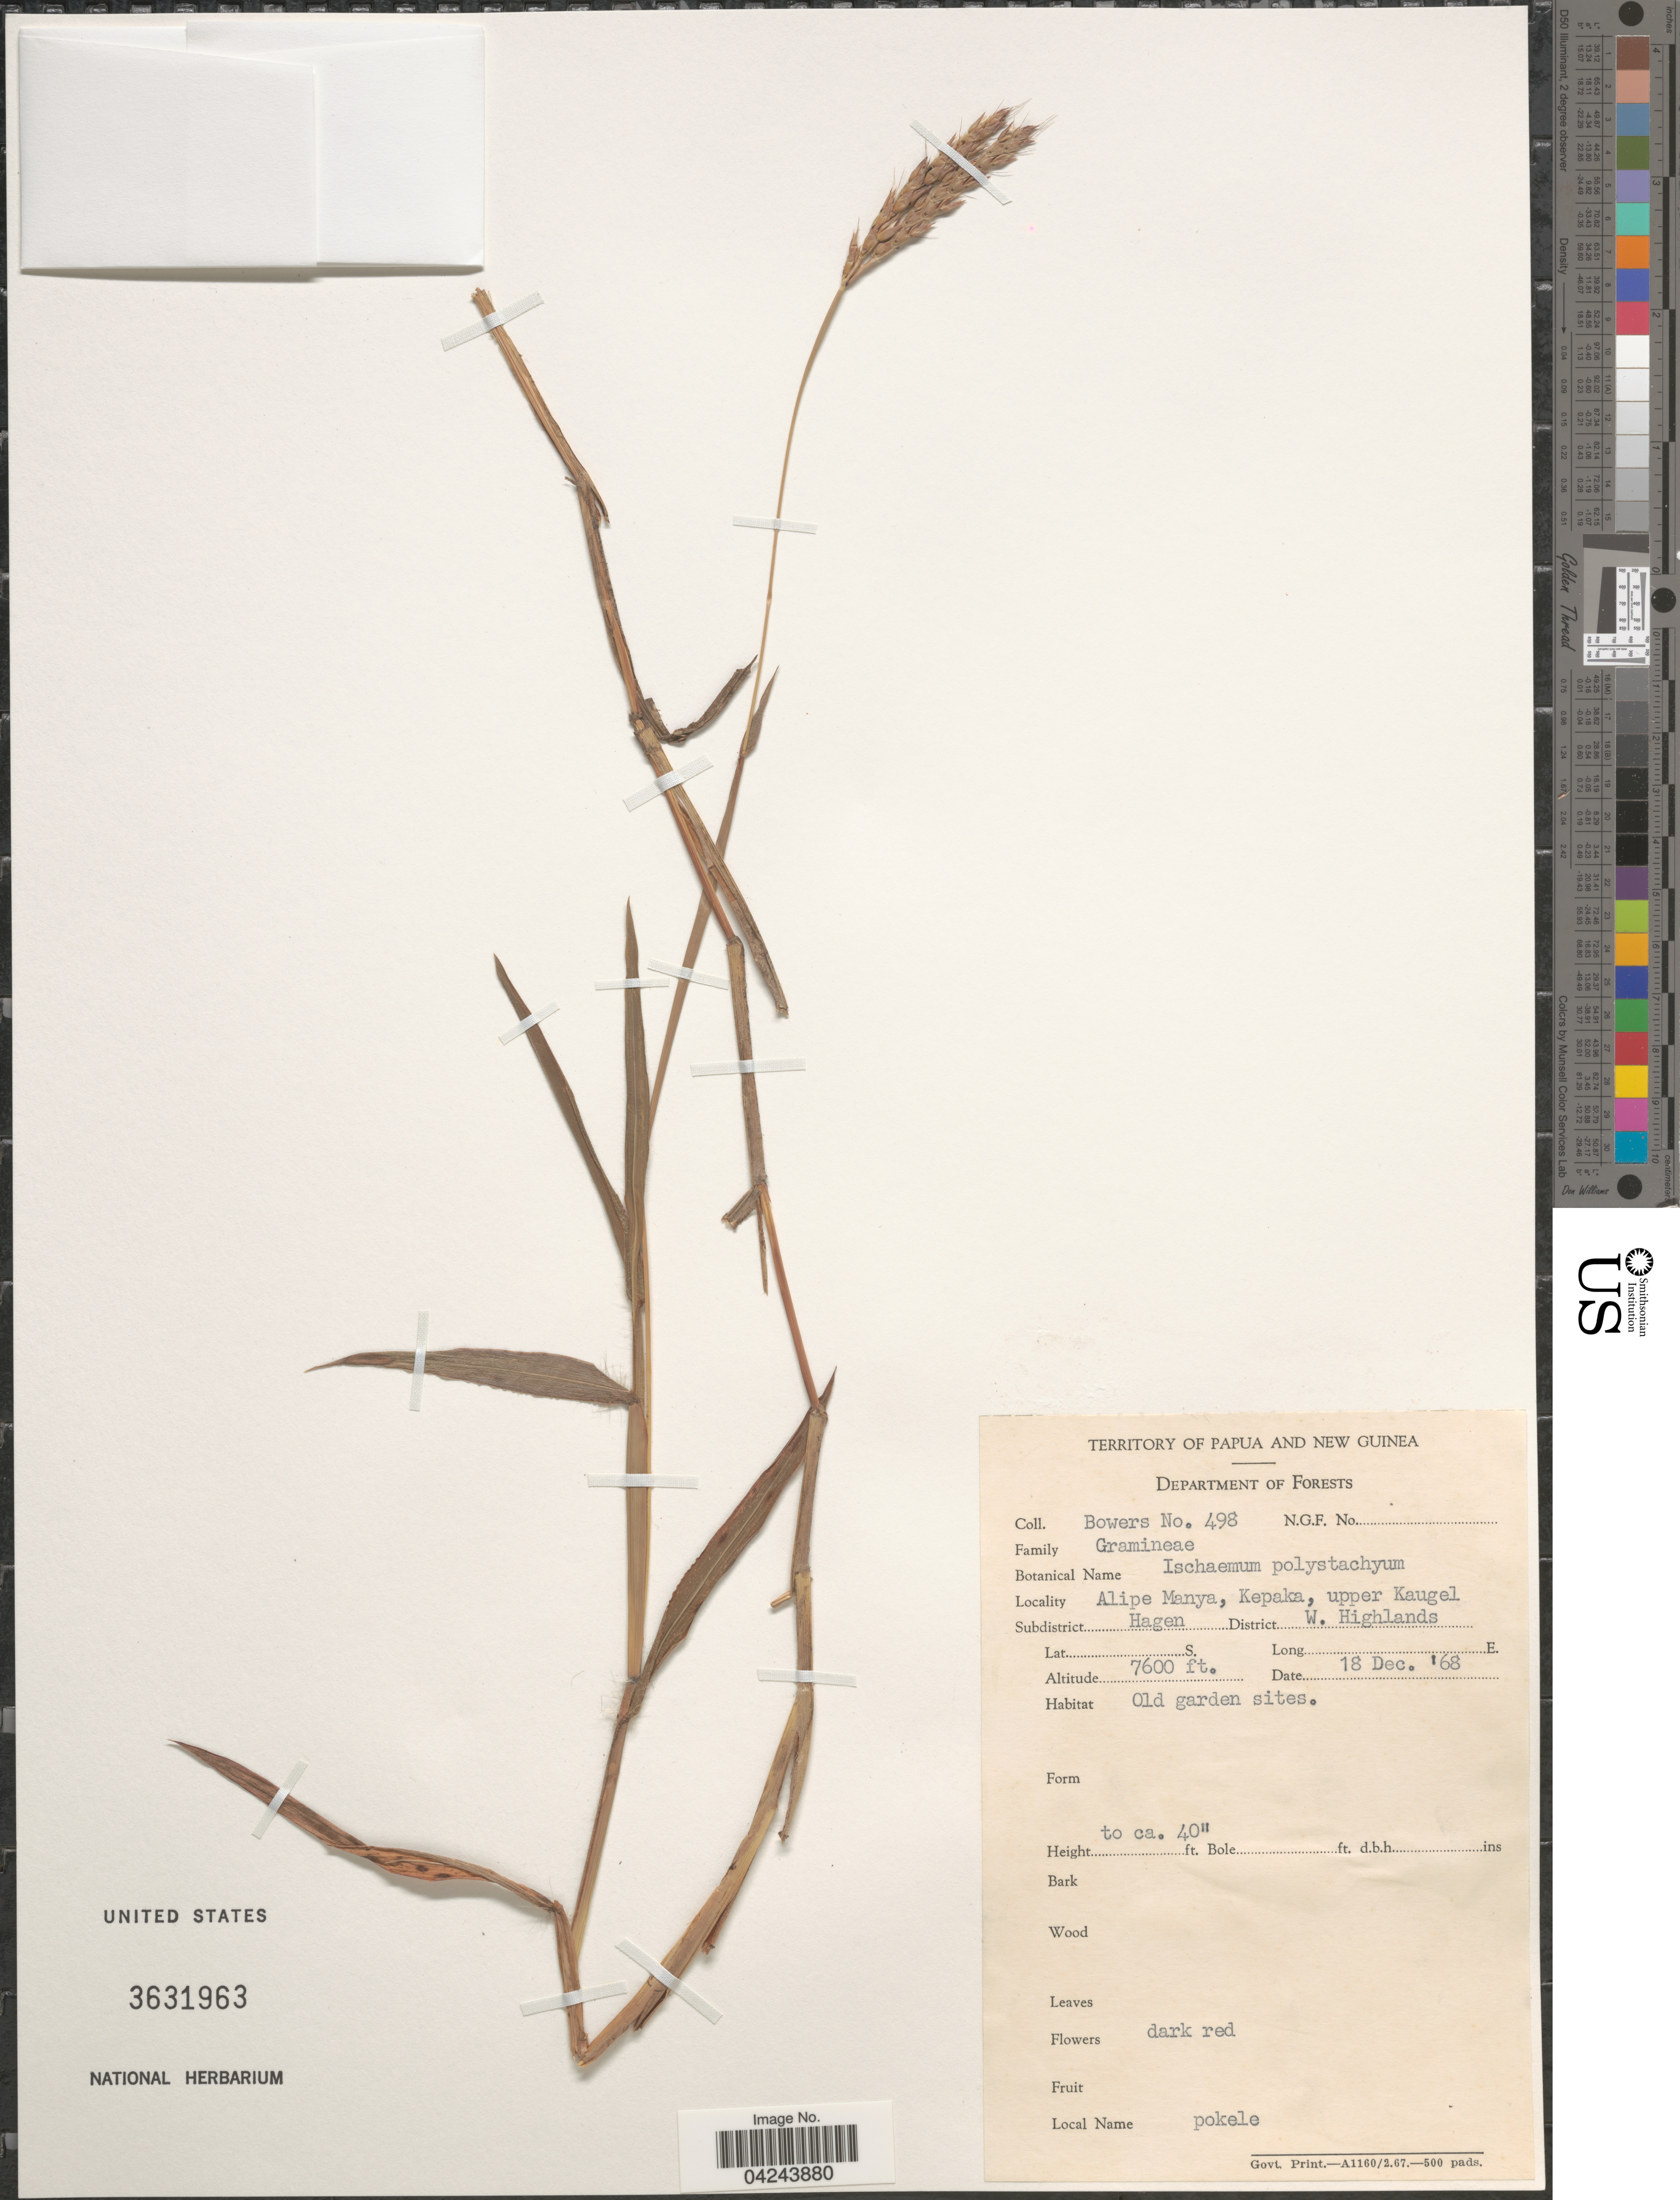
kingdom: Plantae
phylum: Tracheophyta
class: Liliopsida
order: Poales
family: Poaceae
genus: Ischaemum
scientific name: Ischaemum polystachyum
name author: J. Presl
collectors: -. Bowers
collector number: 498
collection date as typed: Transcribed d/m/y: 18/12/68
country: Papua New Guinea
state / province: Western Highlands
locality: Territory of Papua and New Guinea. Alipe Manya, Kepaka, upper Kaugel. Subdistrict Hagen. District W. Highlands.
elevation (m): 2316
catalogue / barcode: US 3631963